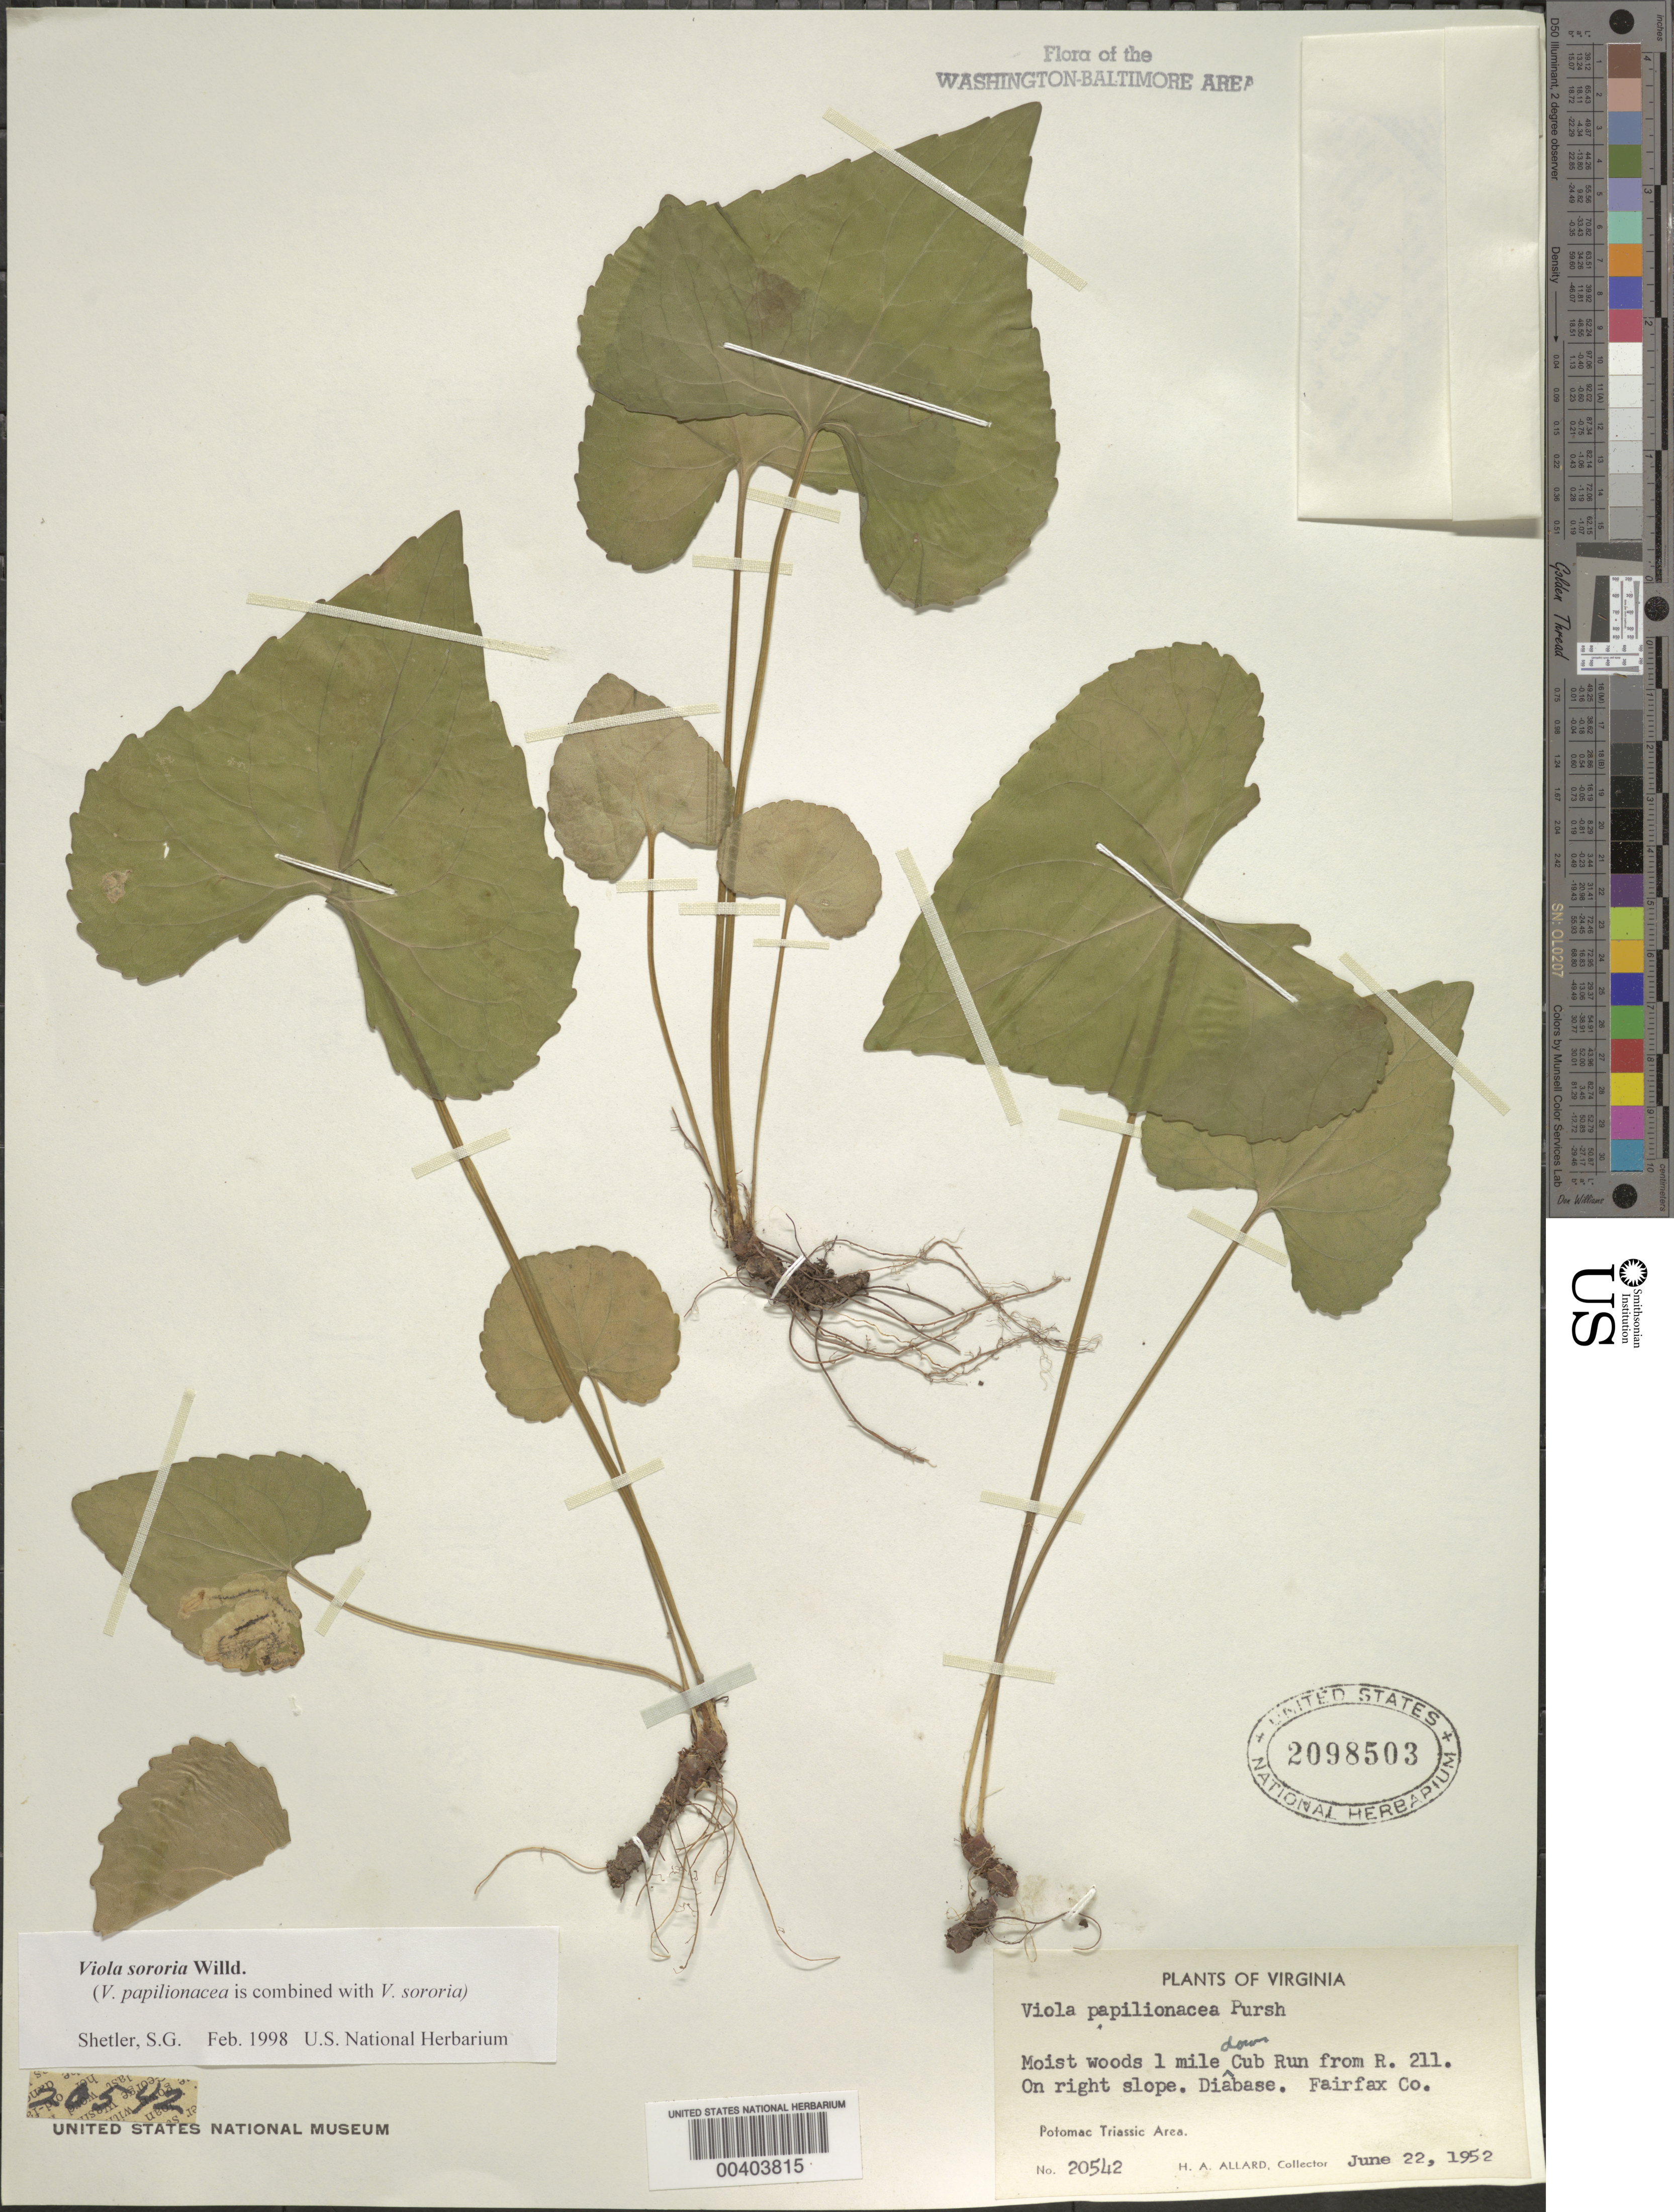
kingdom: Plantae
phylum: Tracheophyta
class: Magnoliopsida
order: Malpighiales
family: Violaceae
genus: Viola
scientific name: Viola sororia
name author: Willd.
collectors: H. A. Allard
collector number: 20542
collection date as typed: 22 Jun 1952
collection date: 1952-06-22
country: United States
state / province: Virginia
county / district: Fairfax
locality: Downstream from Route 211 on Cub Run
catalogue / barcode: US 2098503